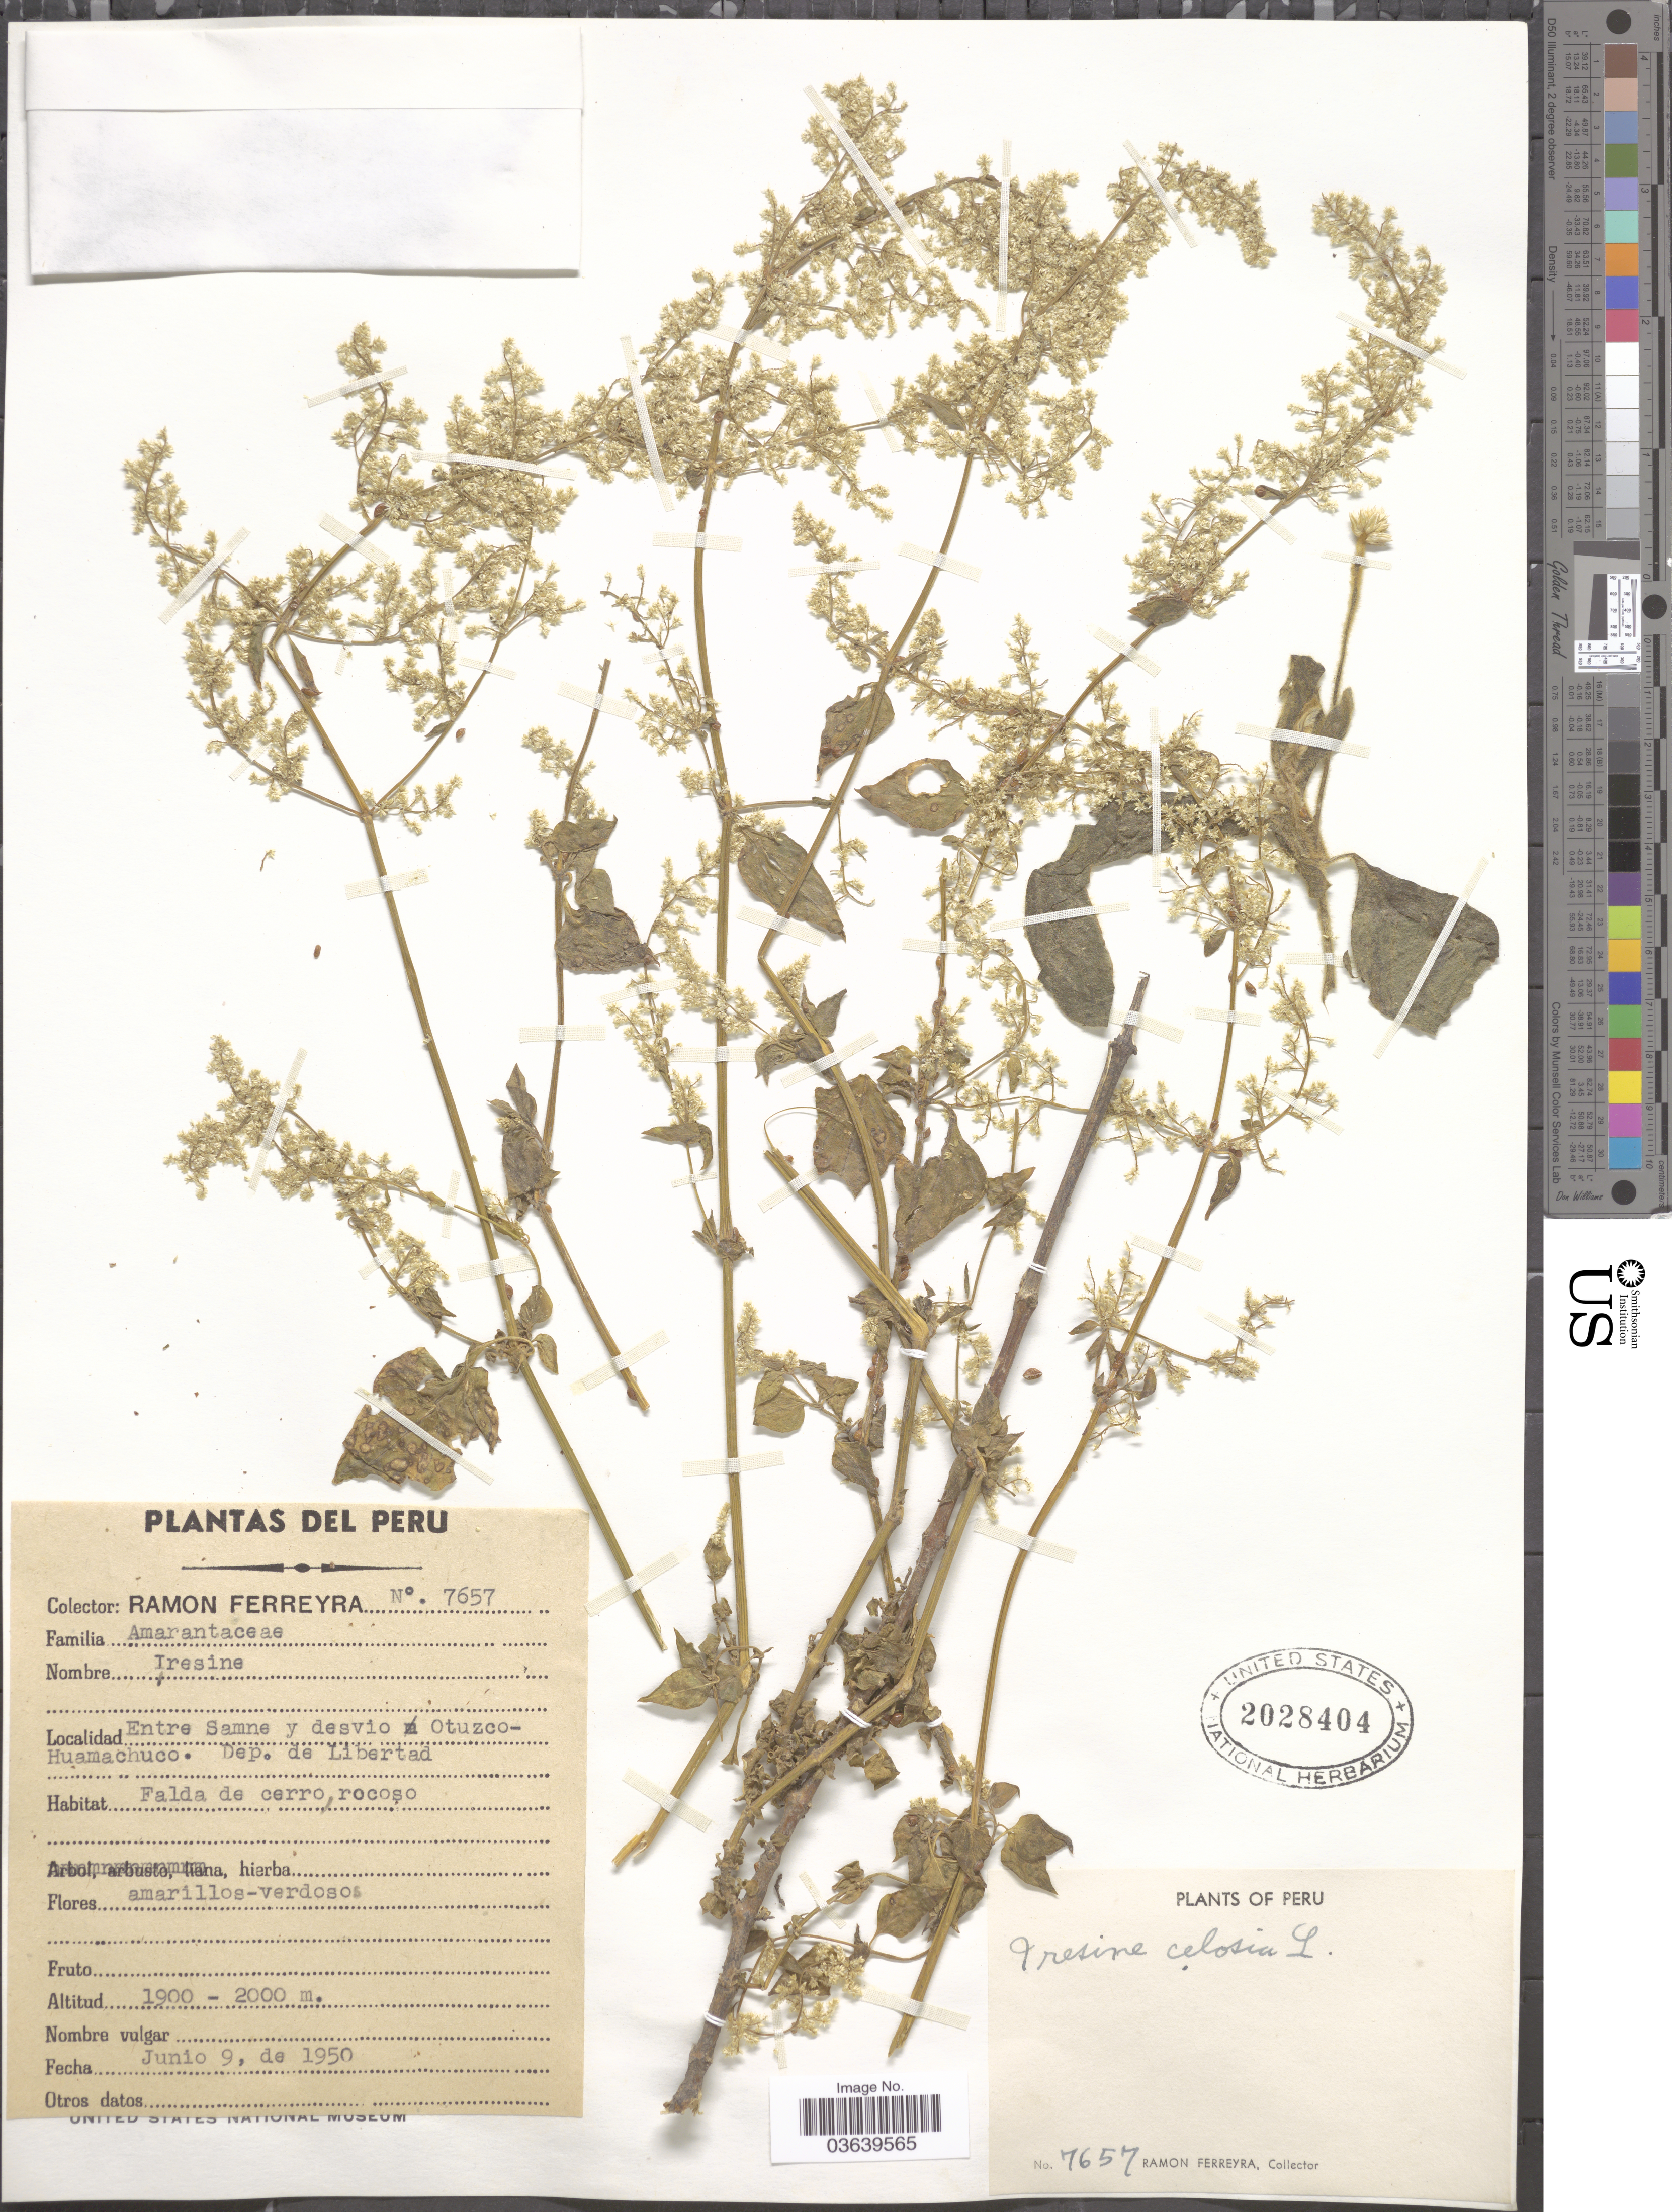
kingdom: Plantae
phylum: Tracheophyta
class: Magnoliopsida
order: Caryophyllales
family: Amaranthaceae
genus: Iresine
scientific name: Iresine celosia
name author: L.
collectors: R. A. Ferreyra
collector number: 7657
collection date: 1950-06-09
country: Peru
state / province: La Libertad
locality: Entre Samne y desvio Otuzco-Huamachuco. Dep. de Libertad.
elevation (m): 1900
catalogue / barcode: US 2028404